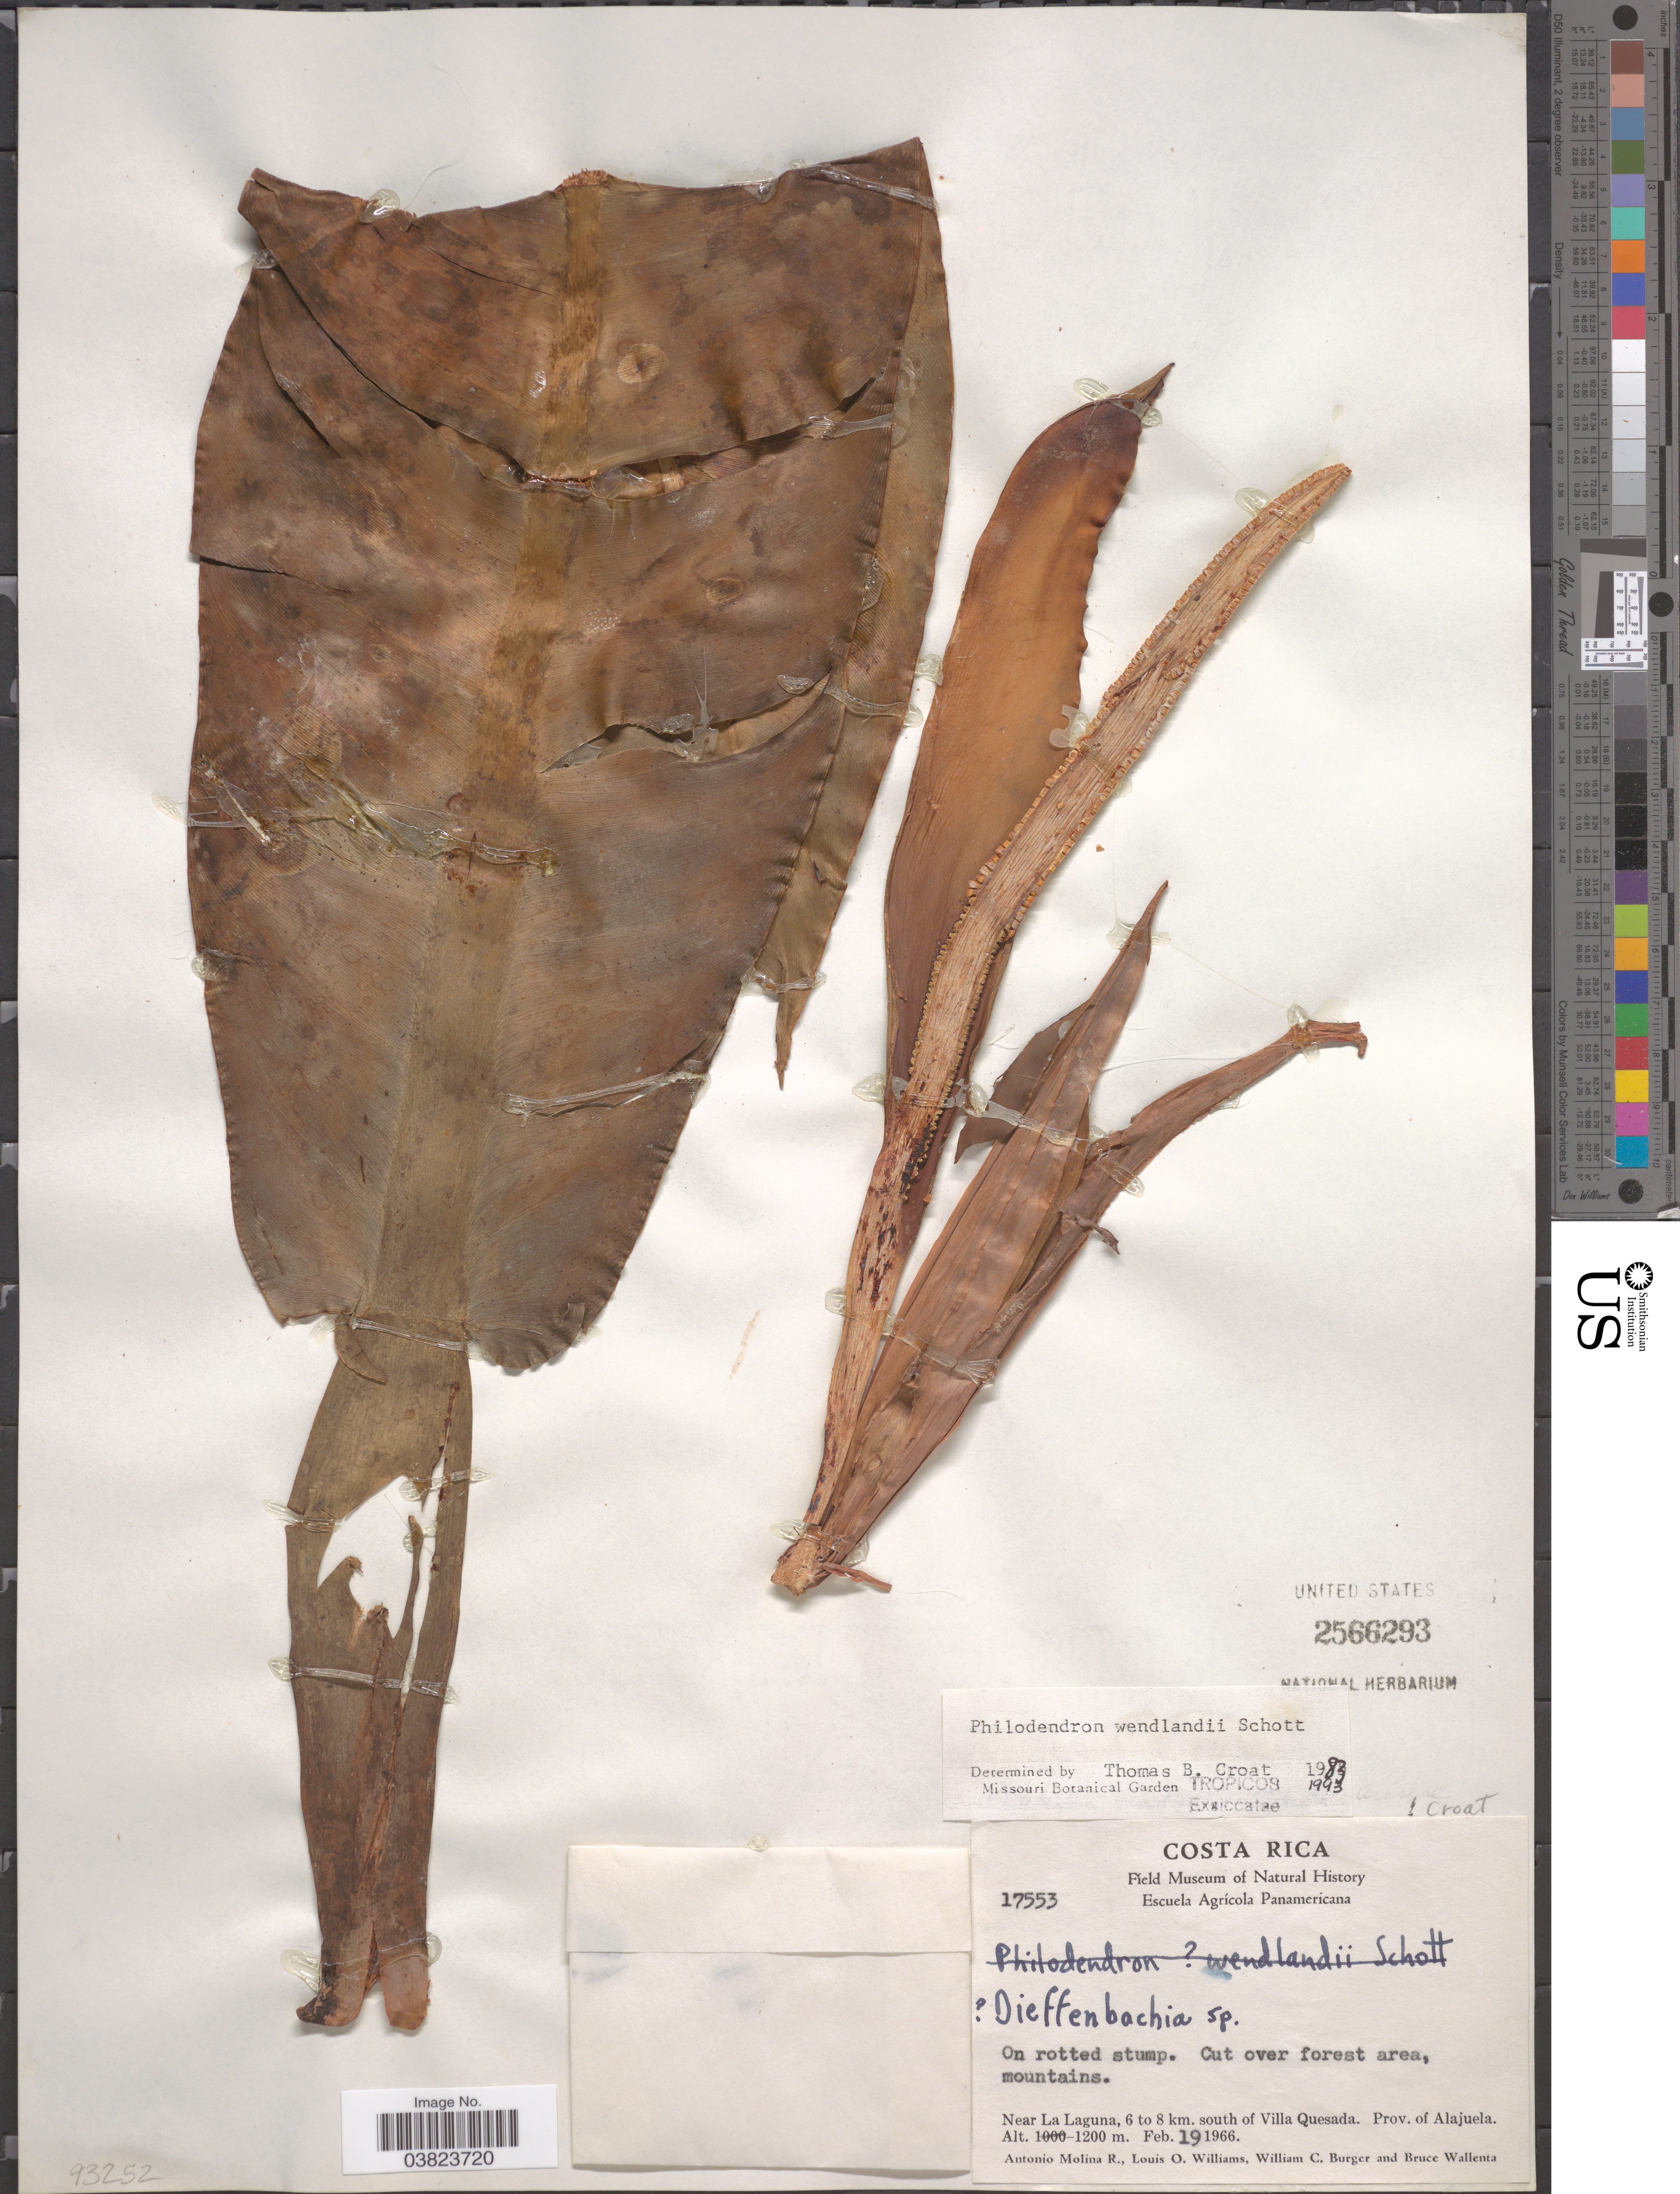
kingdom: Plantae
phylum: Tracheophyta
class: Liliopsida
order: Alismatales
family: Araceae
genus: Philodendron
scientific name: Philodendron wendlandii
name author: Schott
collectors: A. Molina R., L. O. Williams, W. Burger & B. Wallenta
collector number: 17553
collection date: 1966-02-19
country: Costa Rica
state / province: Alajuela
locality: Near La Laguna, 6 to 8 km. south of Villa Quesada.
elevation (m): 1200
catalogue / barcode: US 2566293